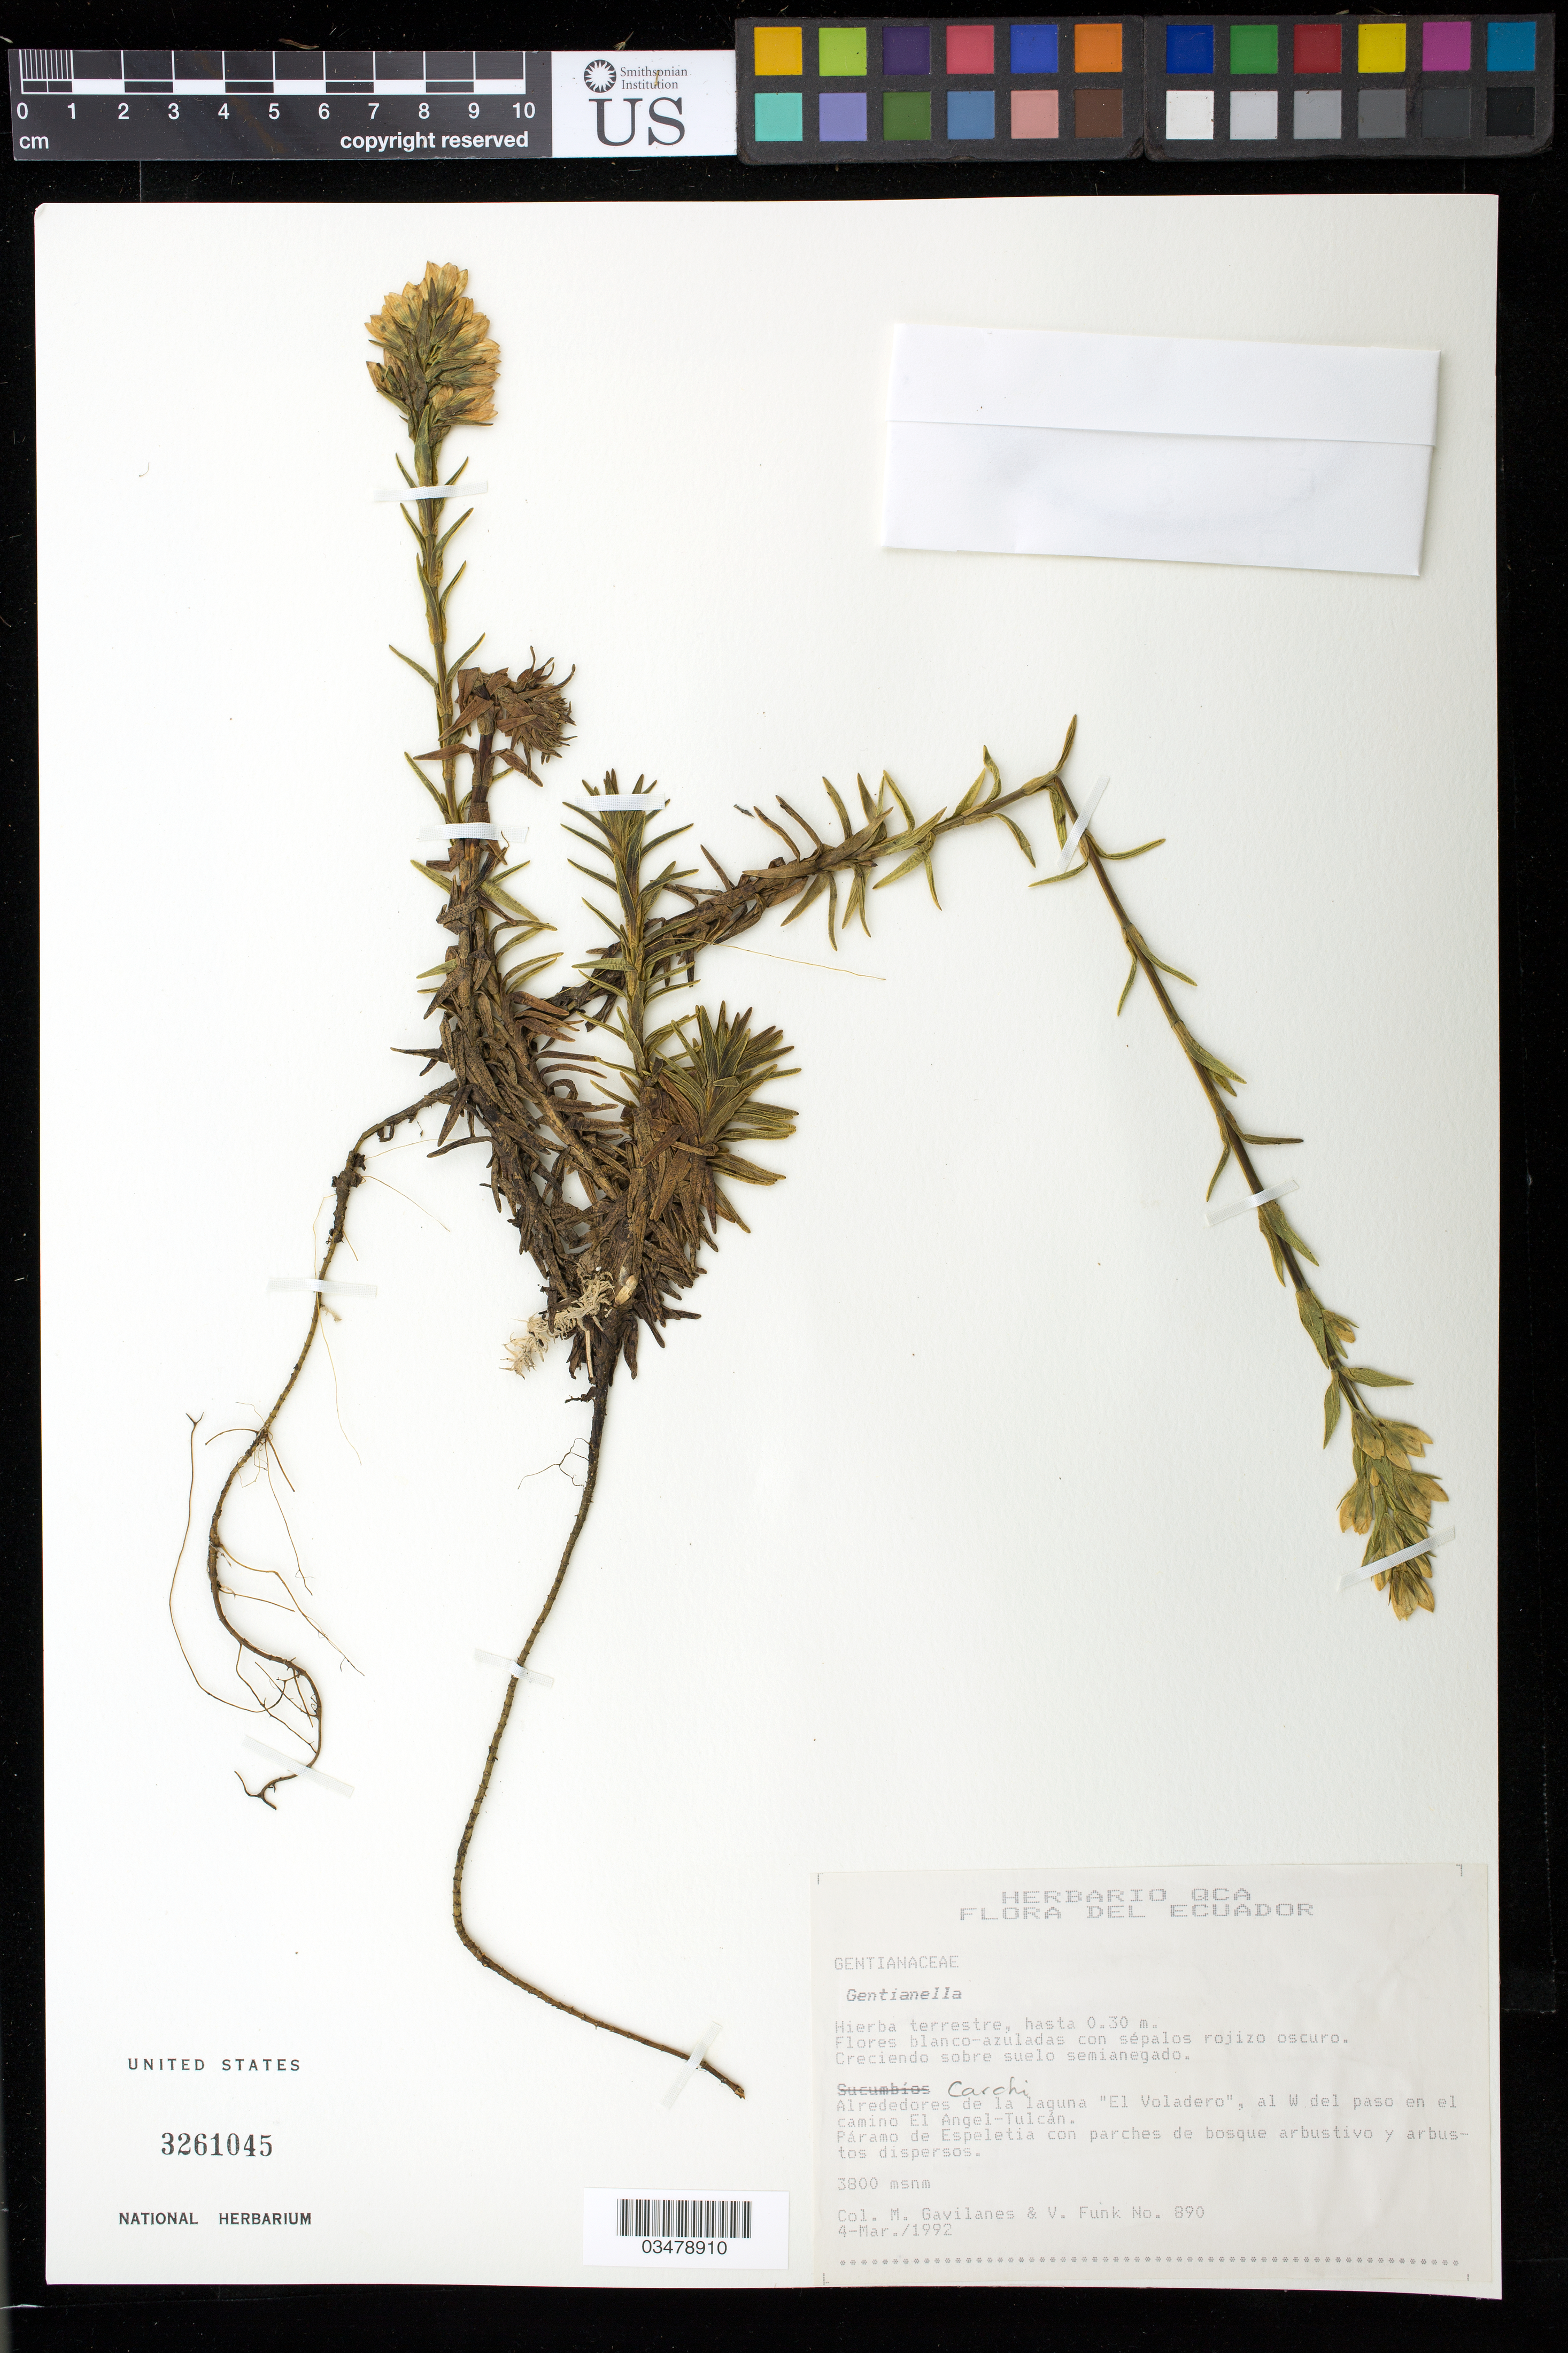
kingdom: Plantae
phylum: Tracheophyta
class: Magnoliopsida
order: Gentianales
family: Gentianaceae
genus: Gentianella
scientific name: Gentianella sp.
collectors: M. Gavilanes & V. Funk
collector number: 890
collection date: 1992-03-04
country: Ecuador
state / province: Carchi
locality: Carchi. Alrededores de la laguna "El Voladero", al W del paso en el camino El Angel-Tulcan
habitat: Paramo de Espeletia con parches de bosque arbustivo y arbustos despersos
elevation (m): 3800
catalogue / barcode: US 3261045